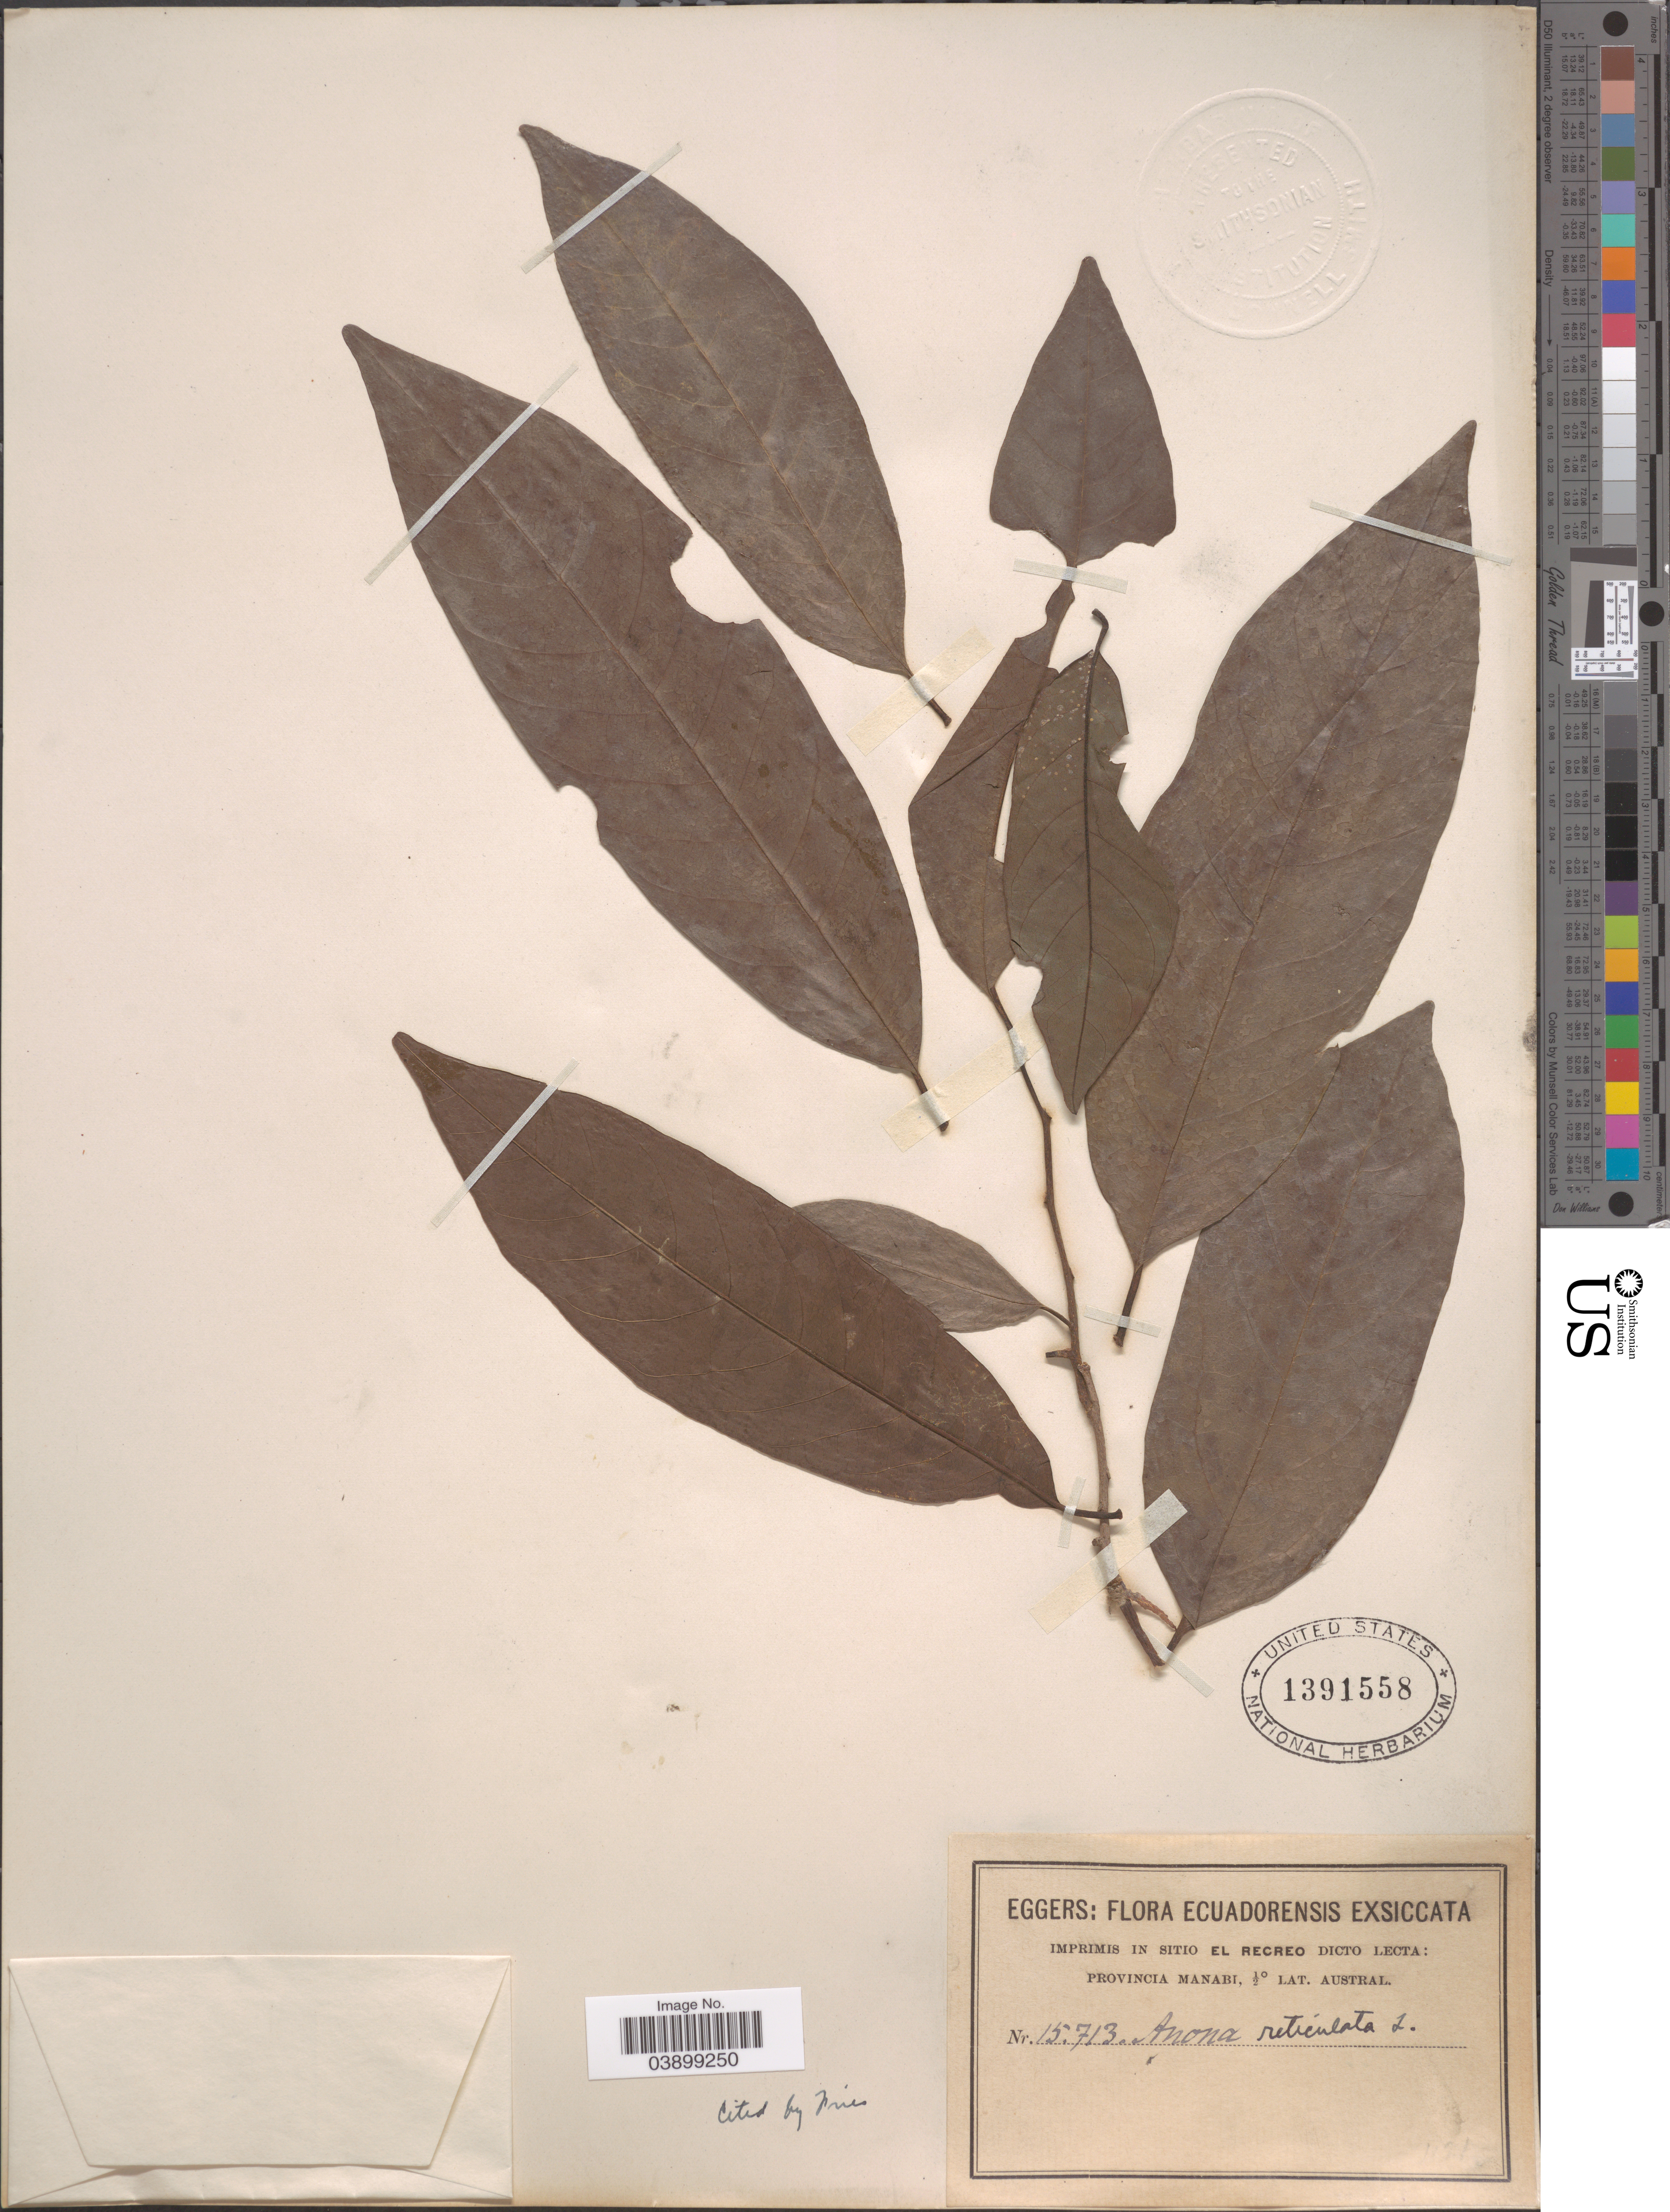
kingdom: Plantae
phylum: Tracheophyta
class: Magnoliopsida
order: Magnoliales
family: Annonaceae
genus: Annona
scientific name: Annona reticulata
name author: L.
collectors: -. Eggers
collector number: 15713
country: Ecuador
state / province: Manabí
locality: Imprimis in sitio El Recreo Dicto Lecta. [unsure placement] Austral.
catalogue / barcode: US 1391558